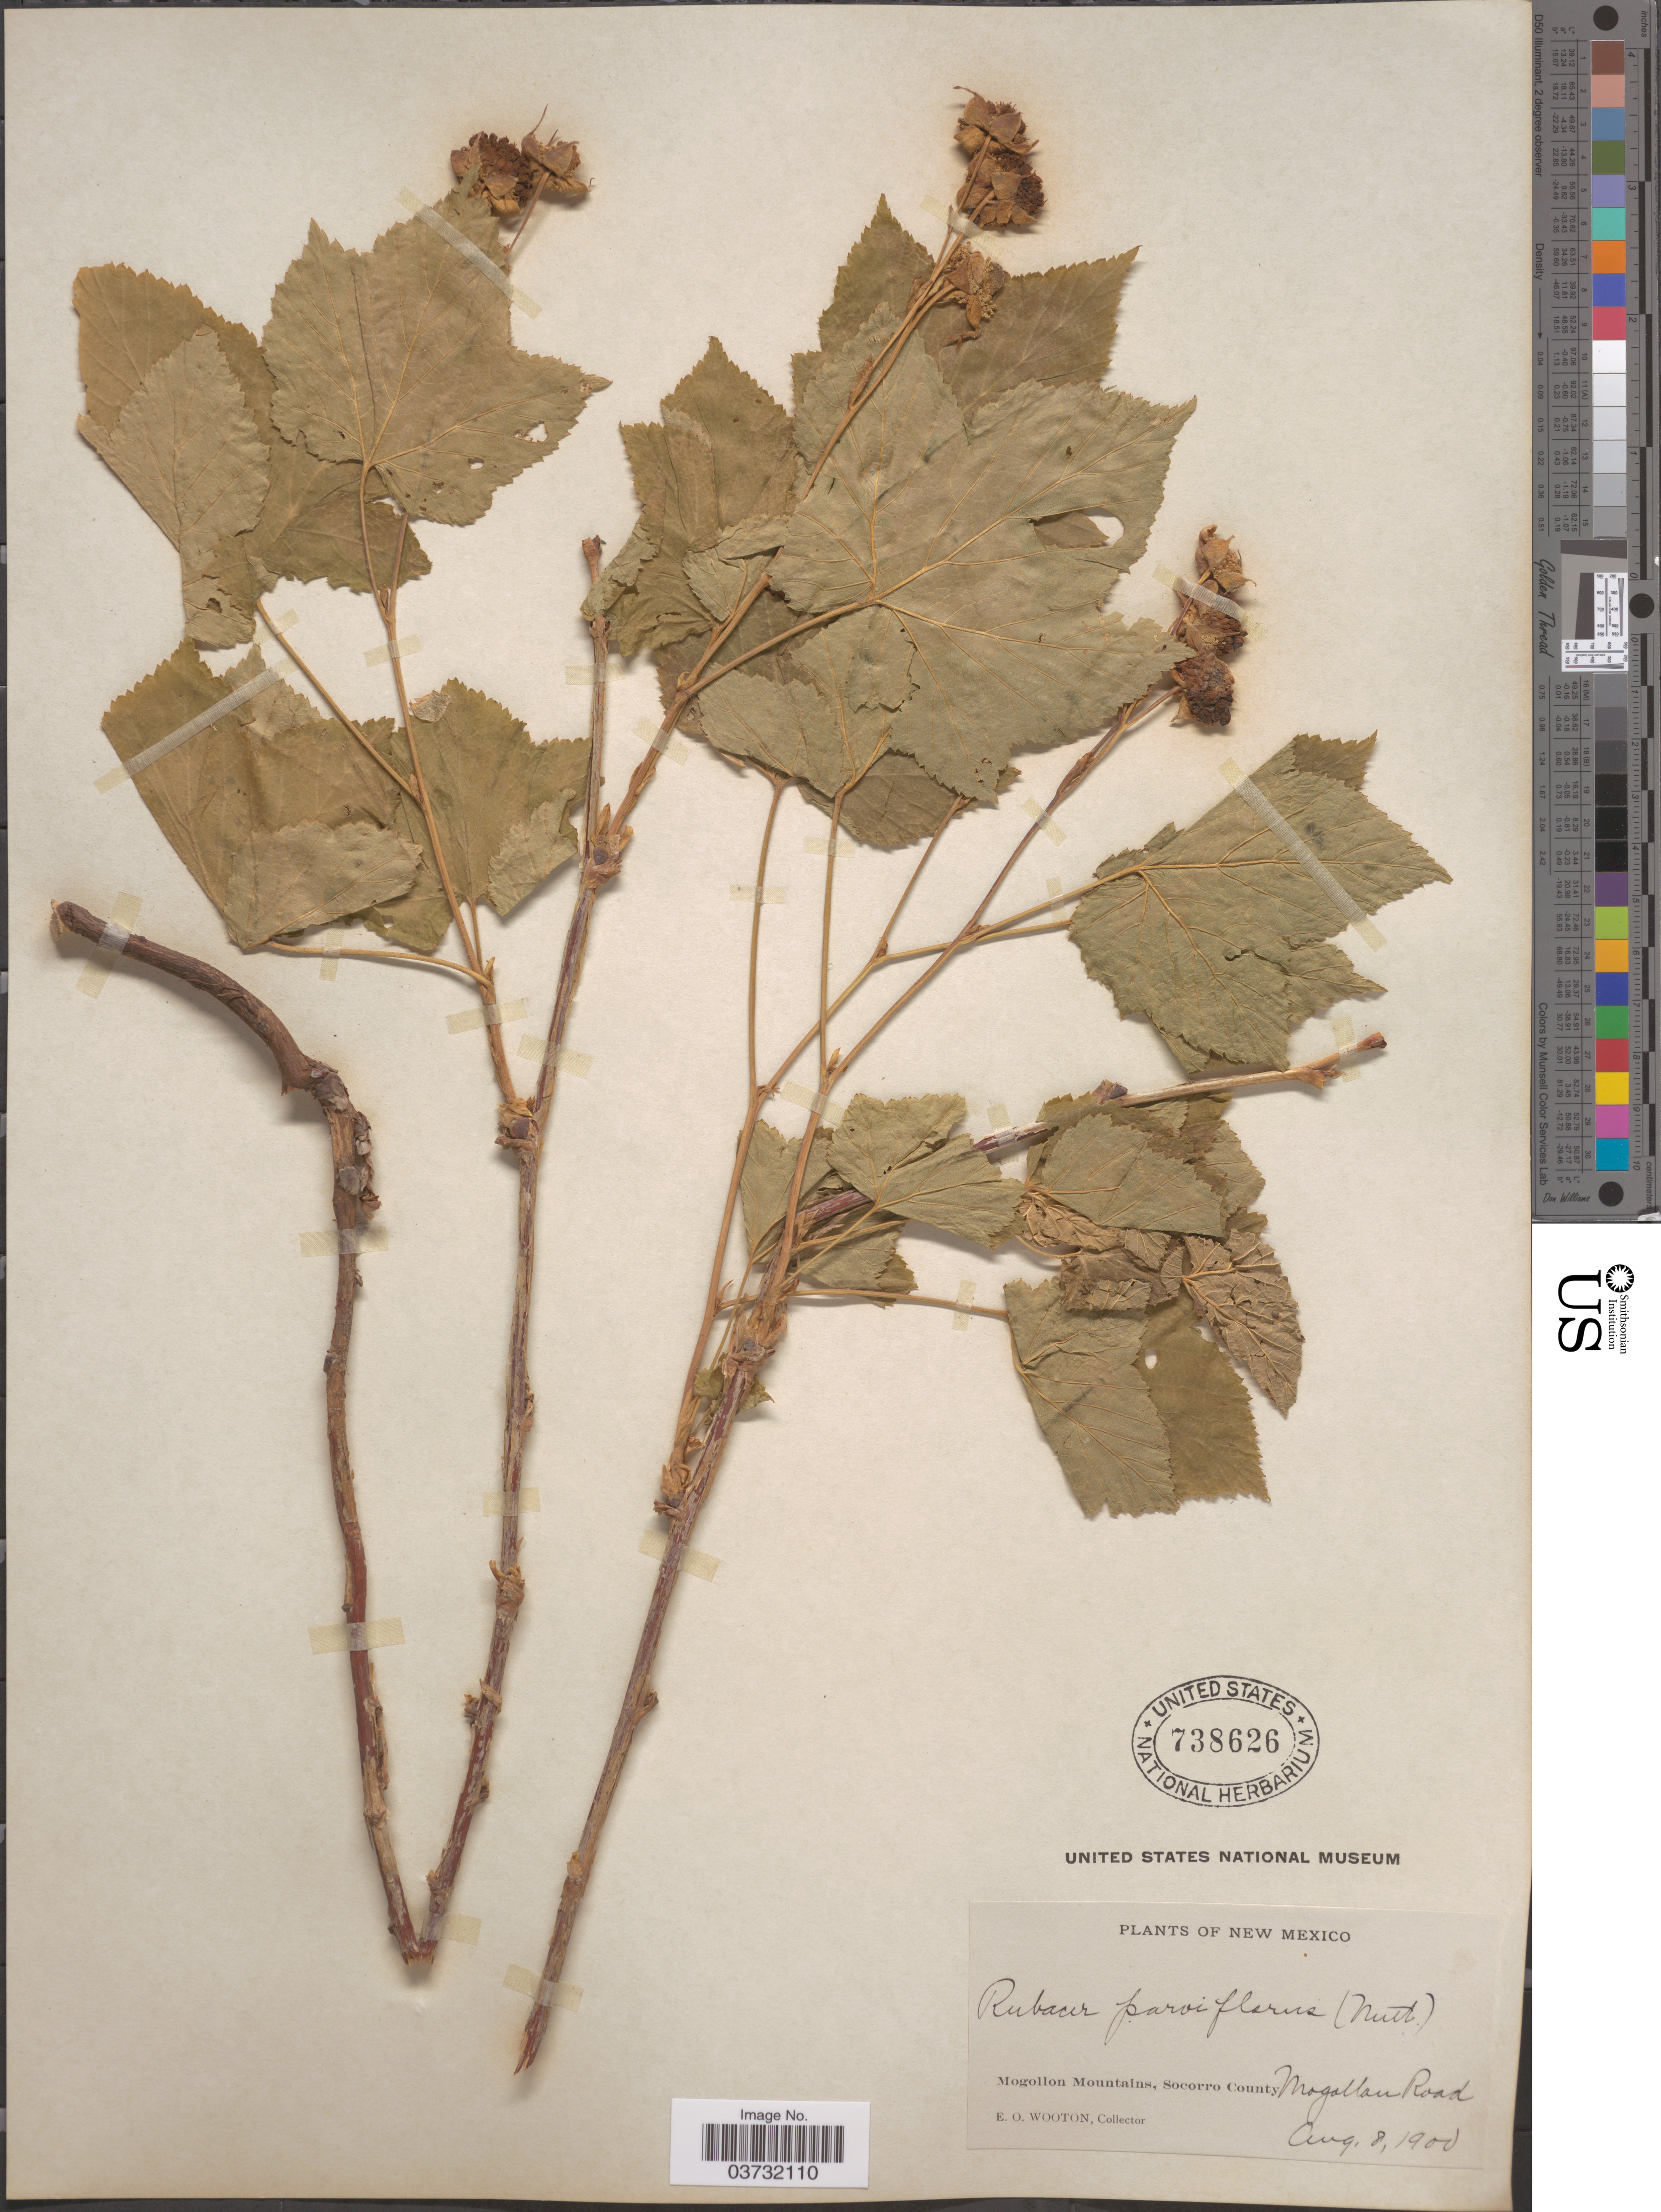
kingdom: Plantae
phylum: Tracheophyta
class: Magnoliopsida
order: Rosales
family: Rosaceae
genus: Rubus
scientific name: Rubus parviflorus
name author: Nutt.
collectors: E. O. Wooton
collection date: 1900-08-08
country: United States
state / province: New Mexico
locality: Mogollon Mountains, Socorro County, Mogollon Road.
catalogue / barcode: US 738626